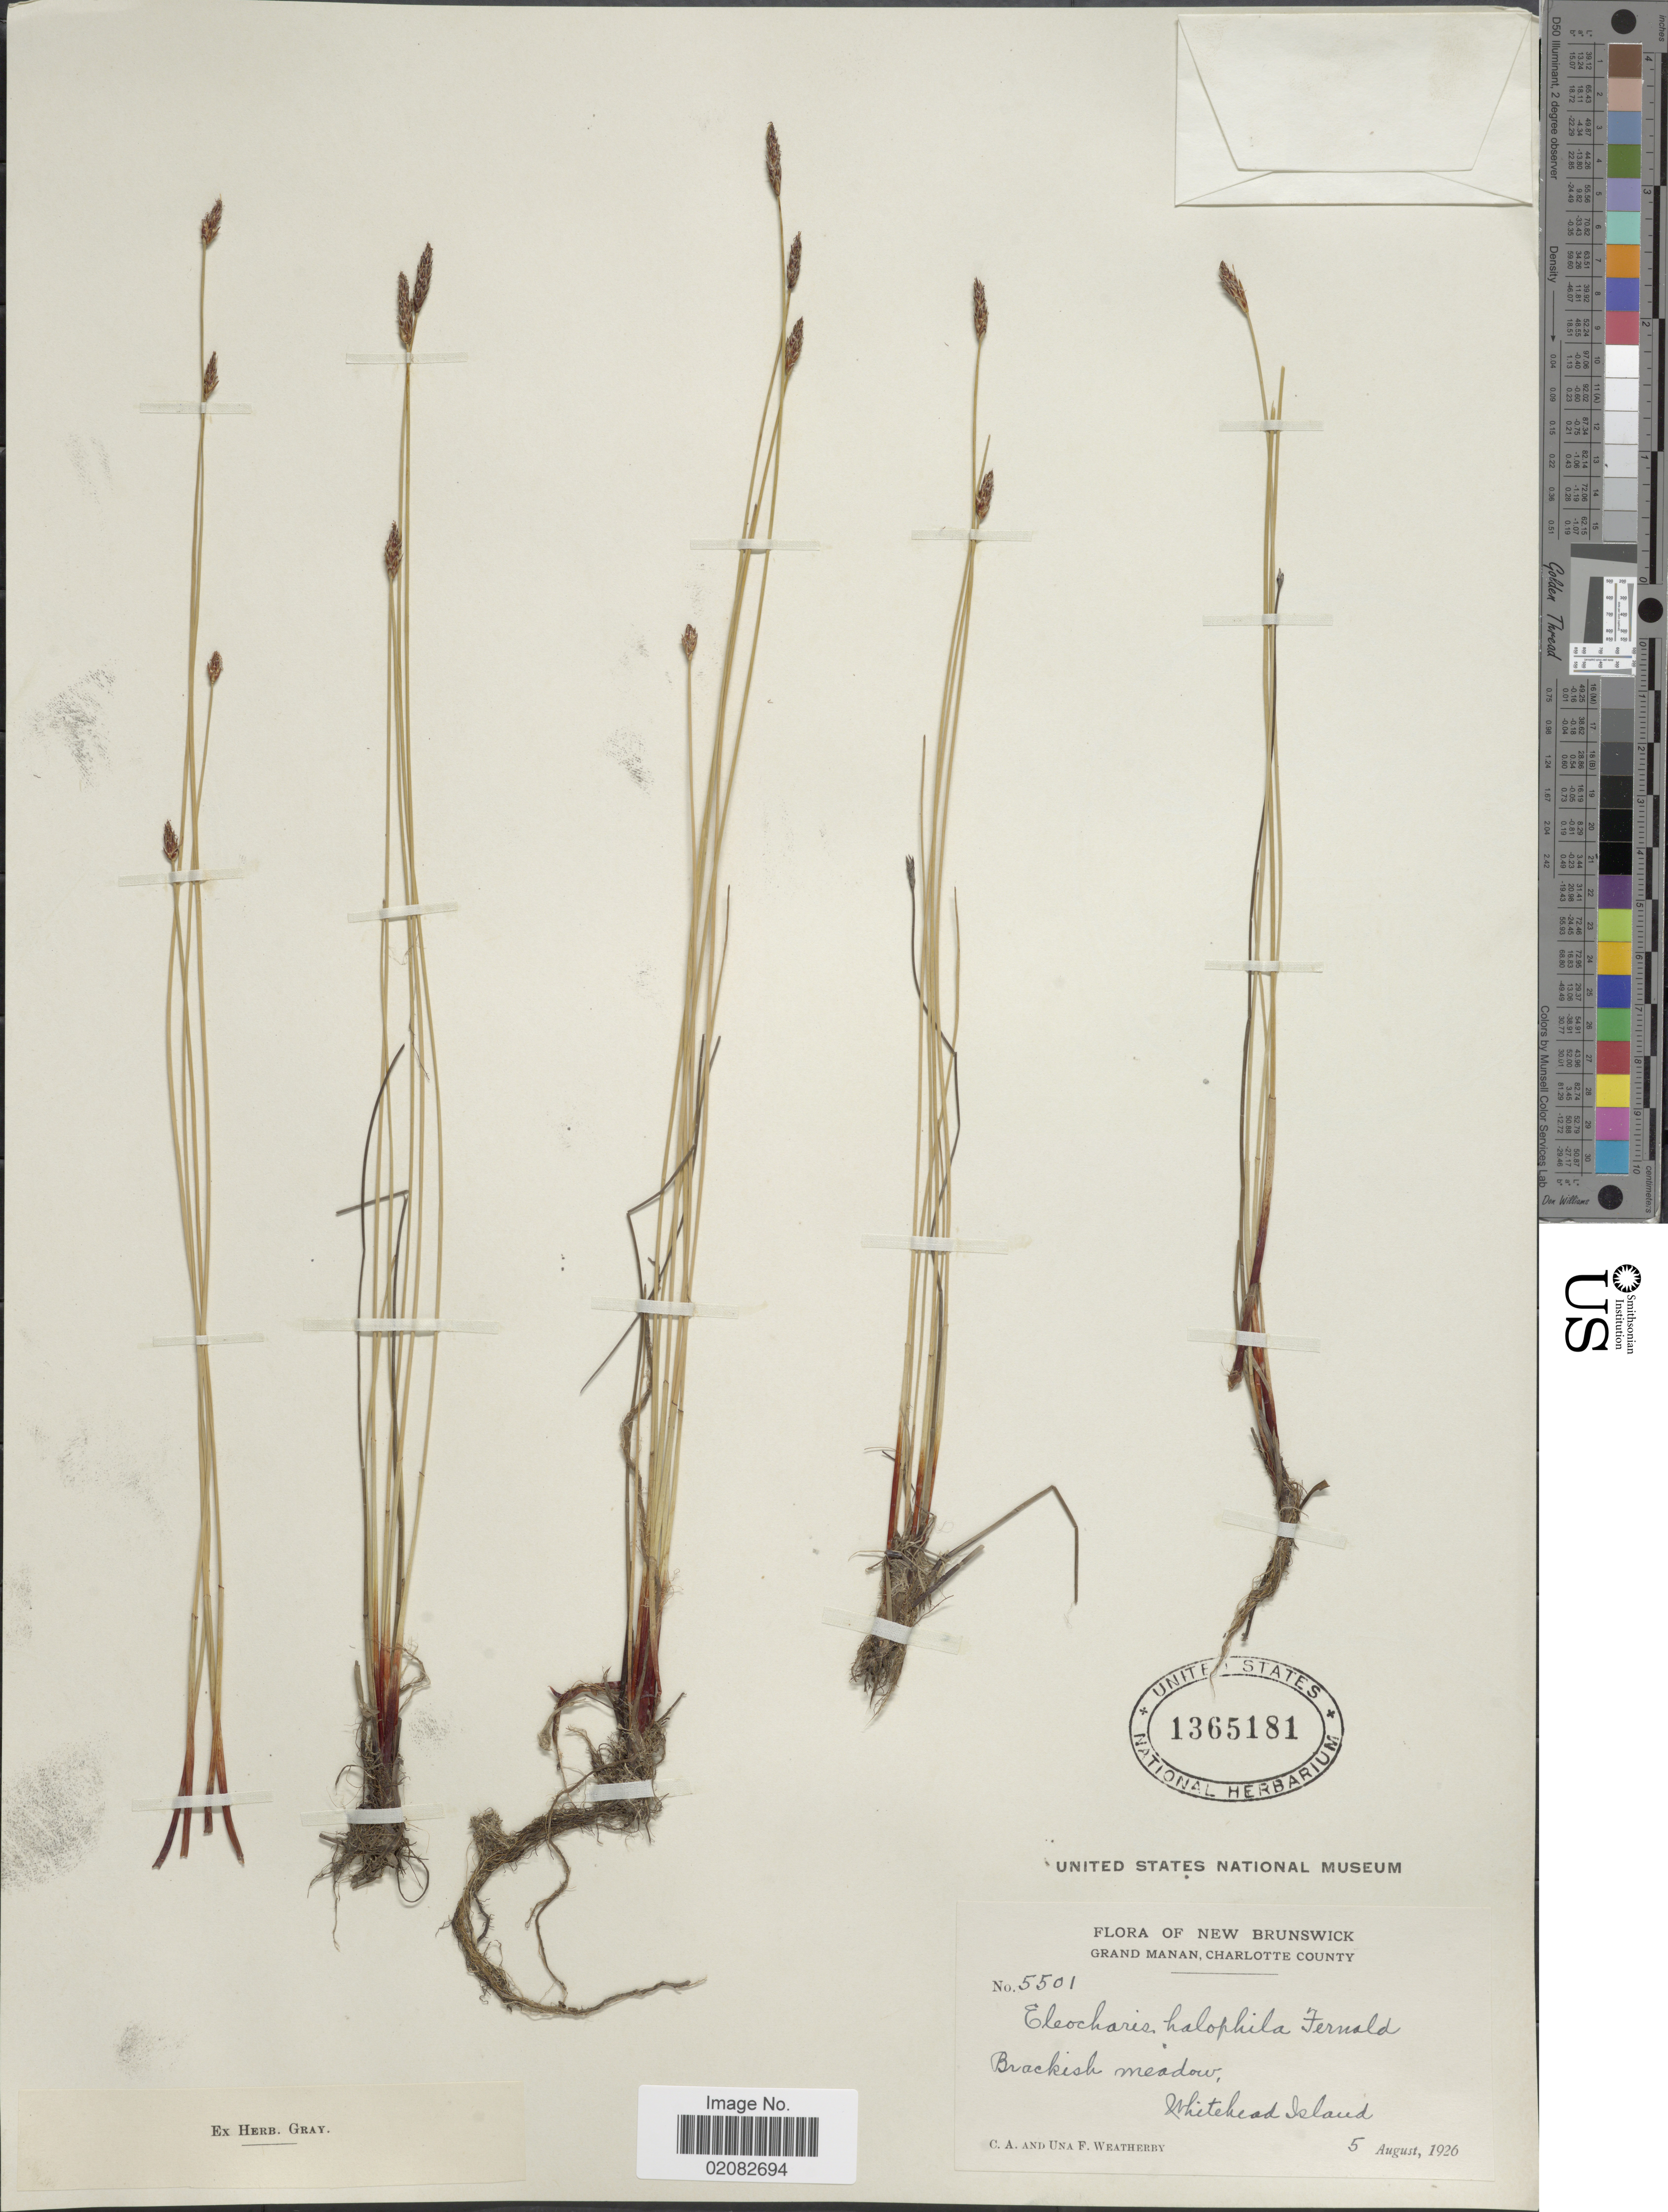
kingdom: Plantae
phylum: Tracheophyta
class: Liliopsida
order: Poales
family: Cyperaceae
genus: Eleocharis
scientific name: Eleocharis halophila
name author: (Fernald & Brackett) Fernald & Brackett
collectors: C. A. Weatherby & U. Weatherby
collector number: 5501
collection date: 1926-08-05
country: Canada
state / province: New Brunswick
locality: Grand Manan, Charlotte County, Whitehead Island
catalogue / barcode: US 1365181